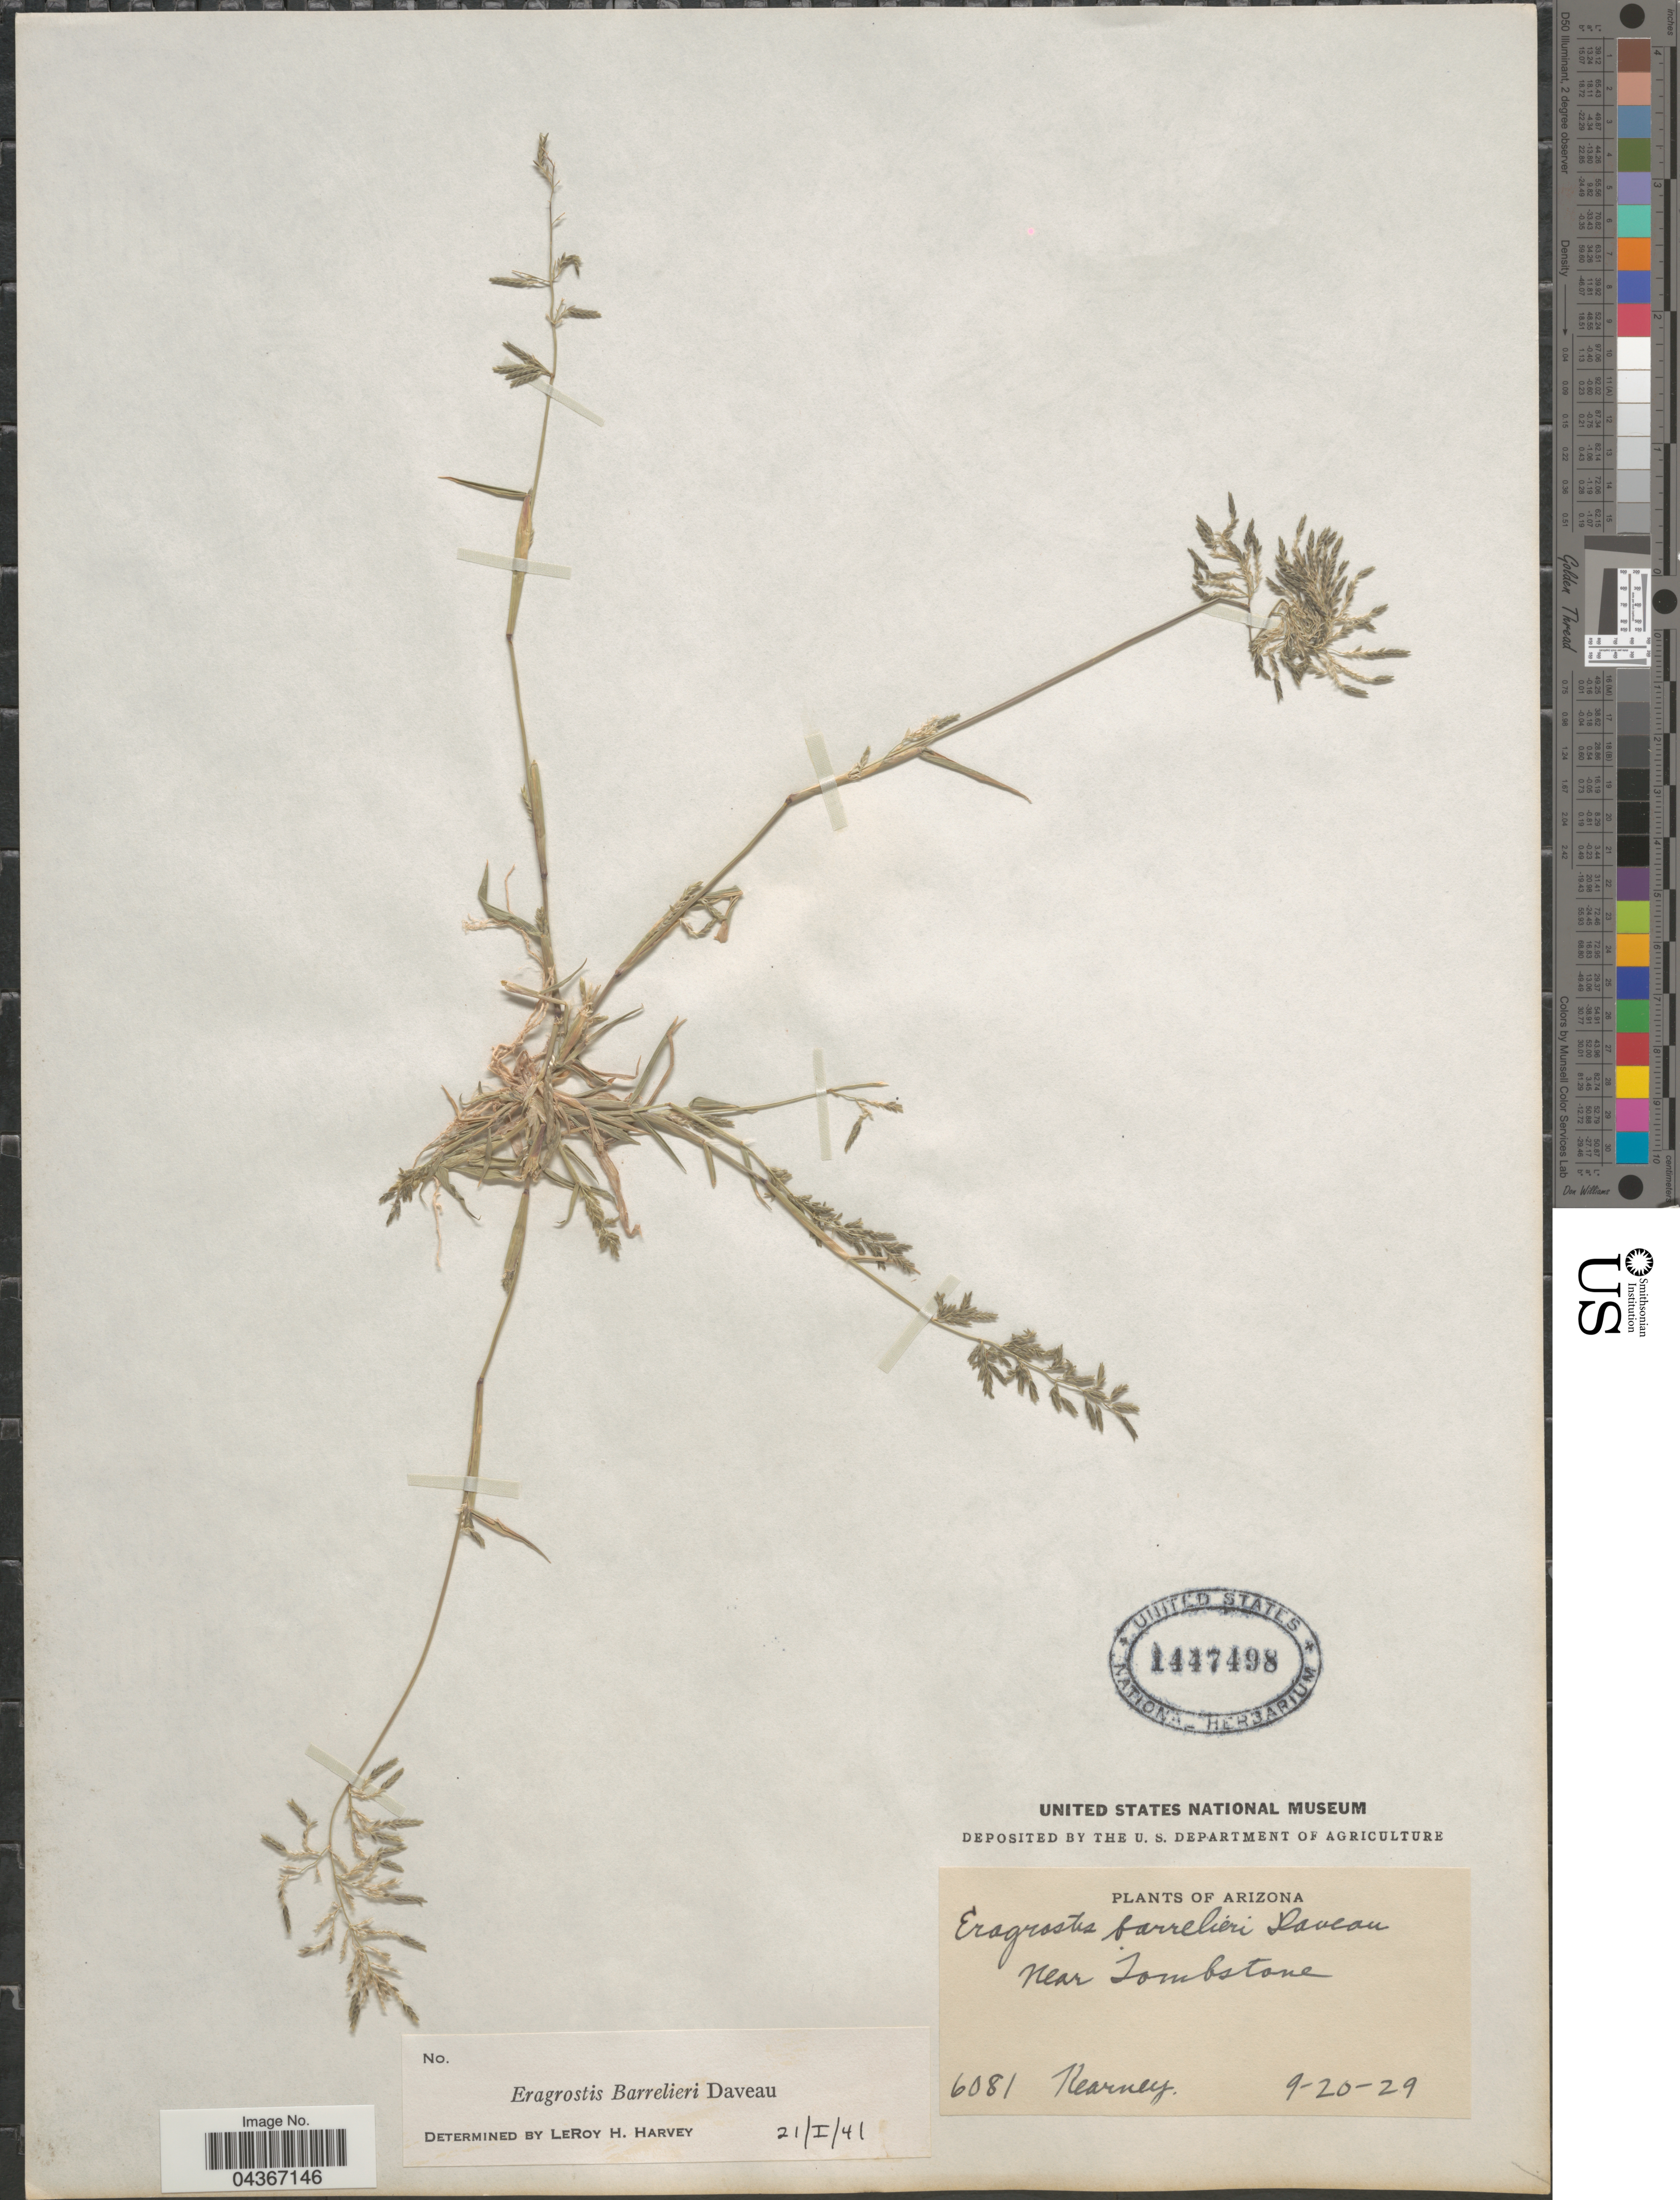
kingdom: Plantae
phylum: Tracheophyta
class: Liliopsida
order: Poales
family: Poaceae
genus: Eragrostis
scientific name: Eragrostis barrelieri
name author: Daveau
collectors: Kearney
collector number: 6081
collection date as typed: Transcribed d/m/y: 20/9/29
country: United States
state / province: Arizona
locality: Near Tombstone.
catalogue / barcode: US 1447498